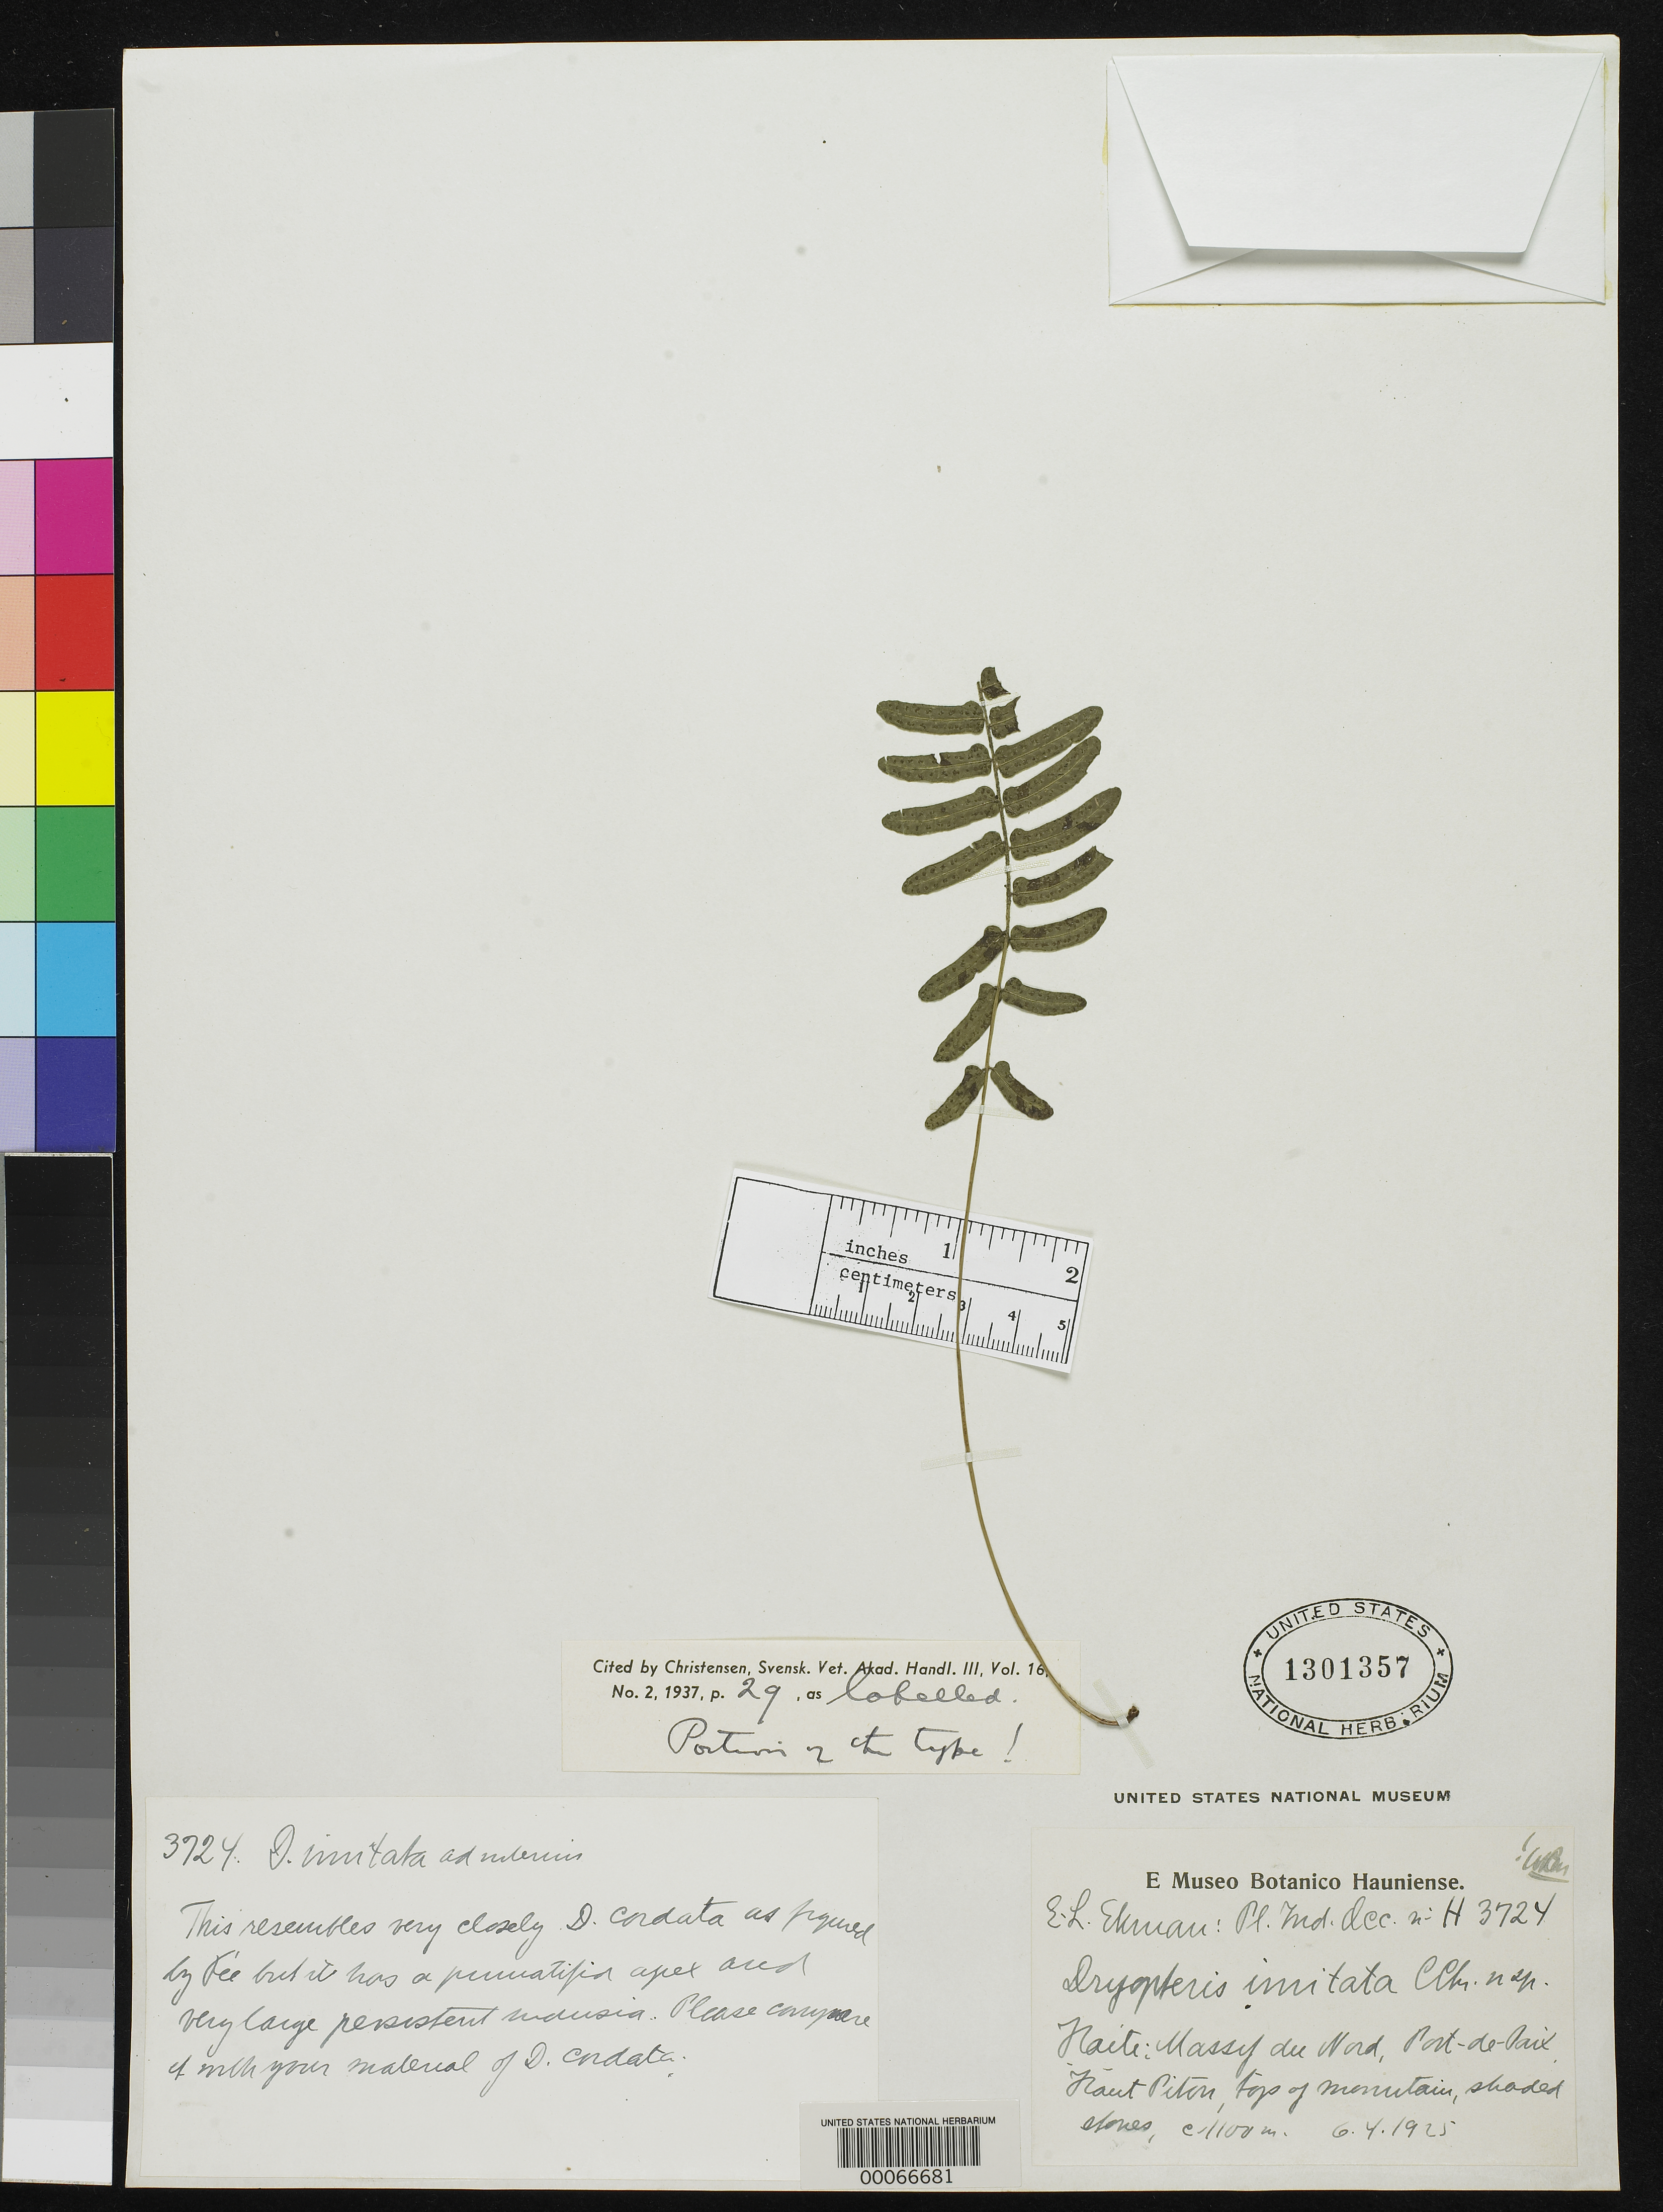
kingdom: Plantae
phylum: Tracheophyta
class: Polypodiopsida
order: Polypodiales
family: Dryopteridaceae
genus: Dryopteris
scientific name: Dryopteris imitata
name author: C. Chr.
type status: Isotype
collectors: E. L. Ekman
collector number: H3724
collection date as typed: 06 Apr 1925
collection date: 1925-04-06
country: Haiti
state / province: Nord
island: Hispaniola Island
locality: Port-de-Paix, Haut-Piton.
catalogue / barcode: US 1301357